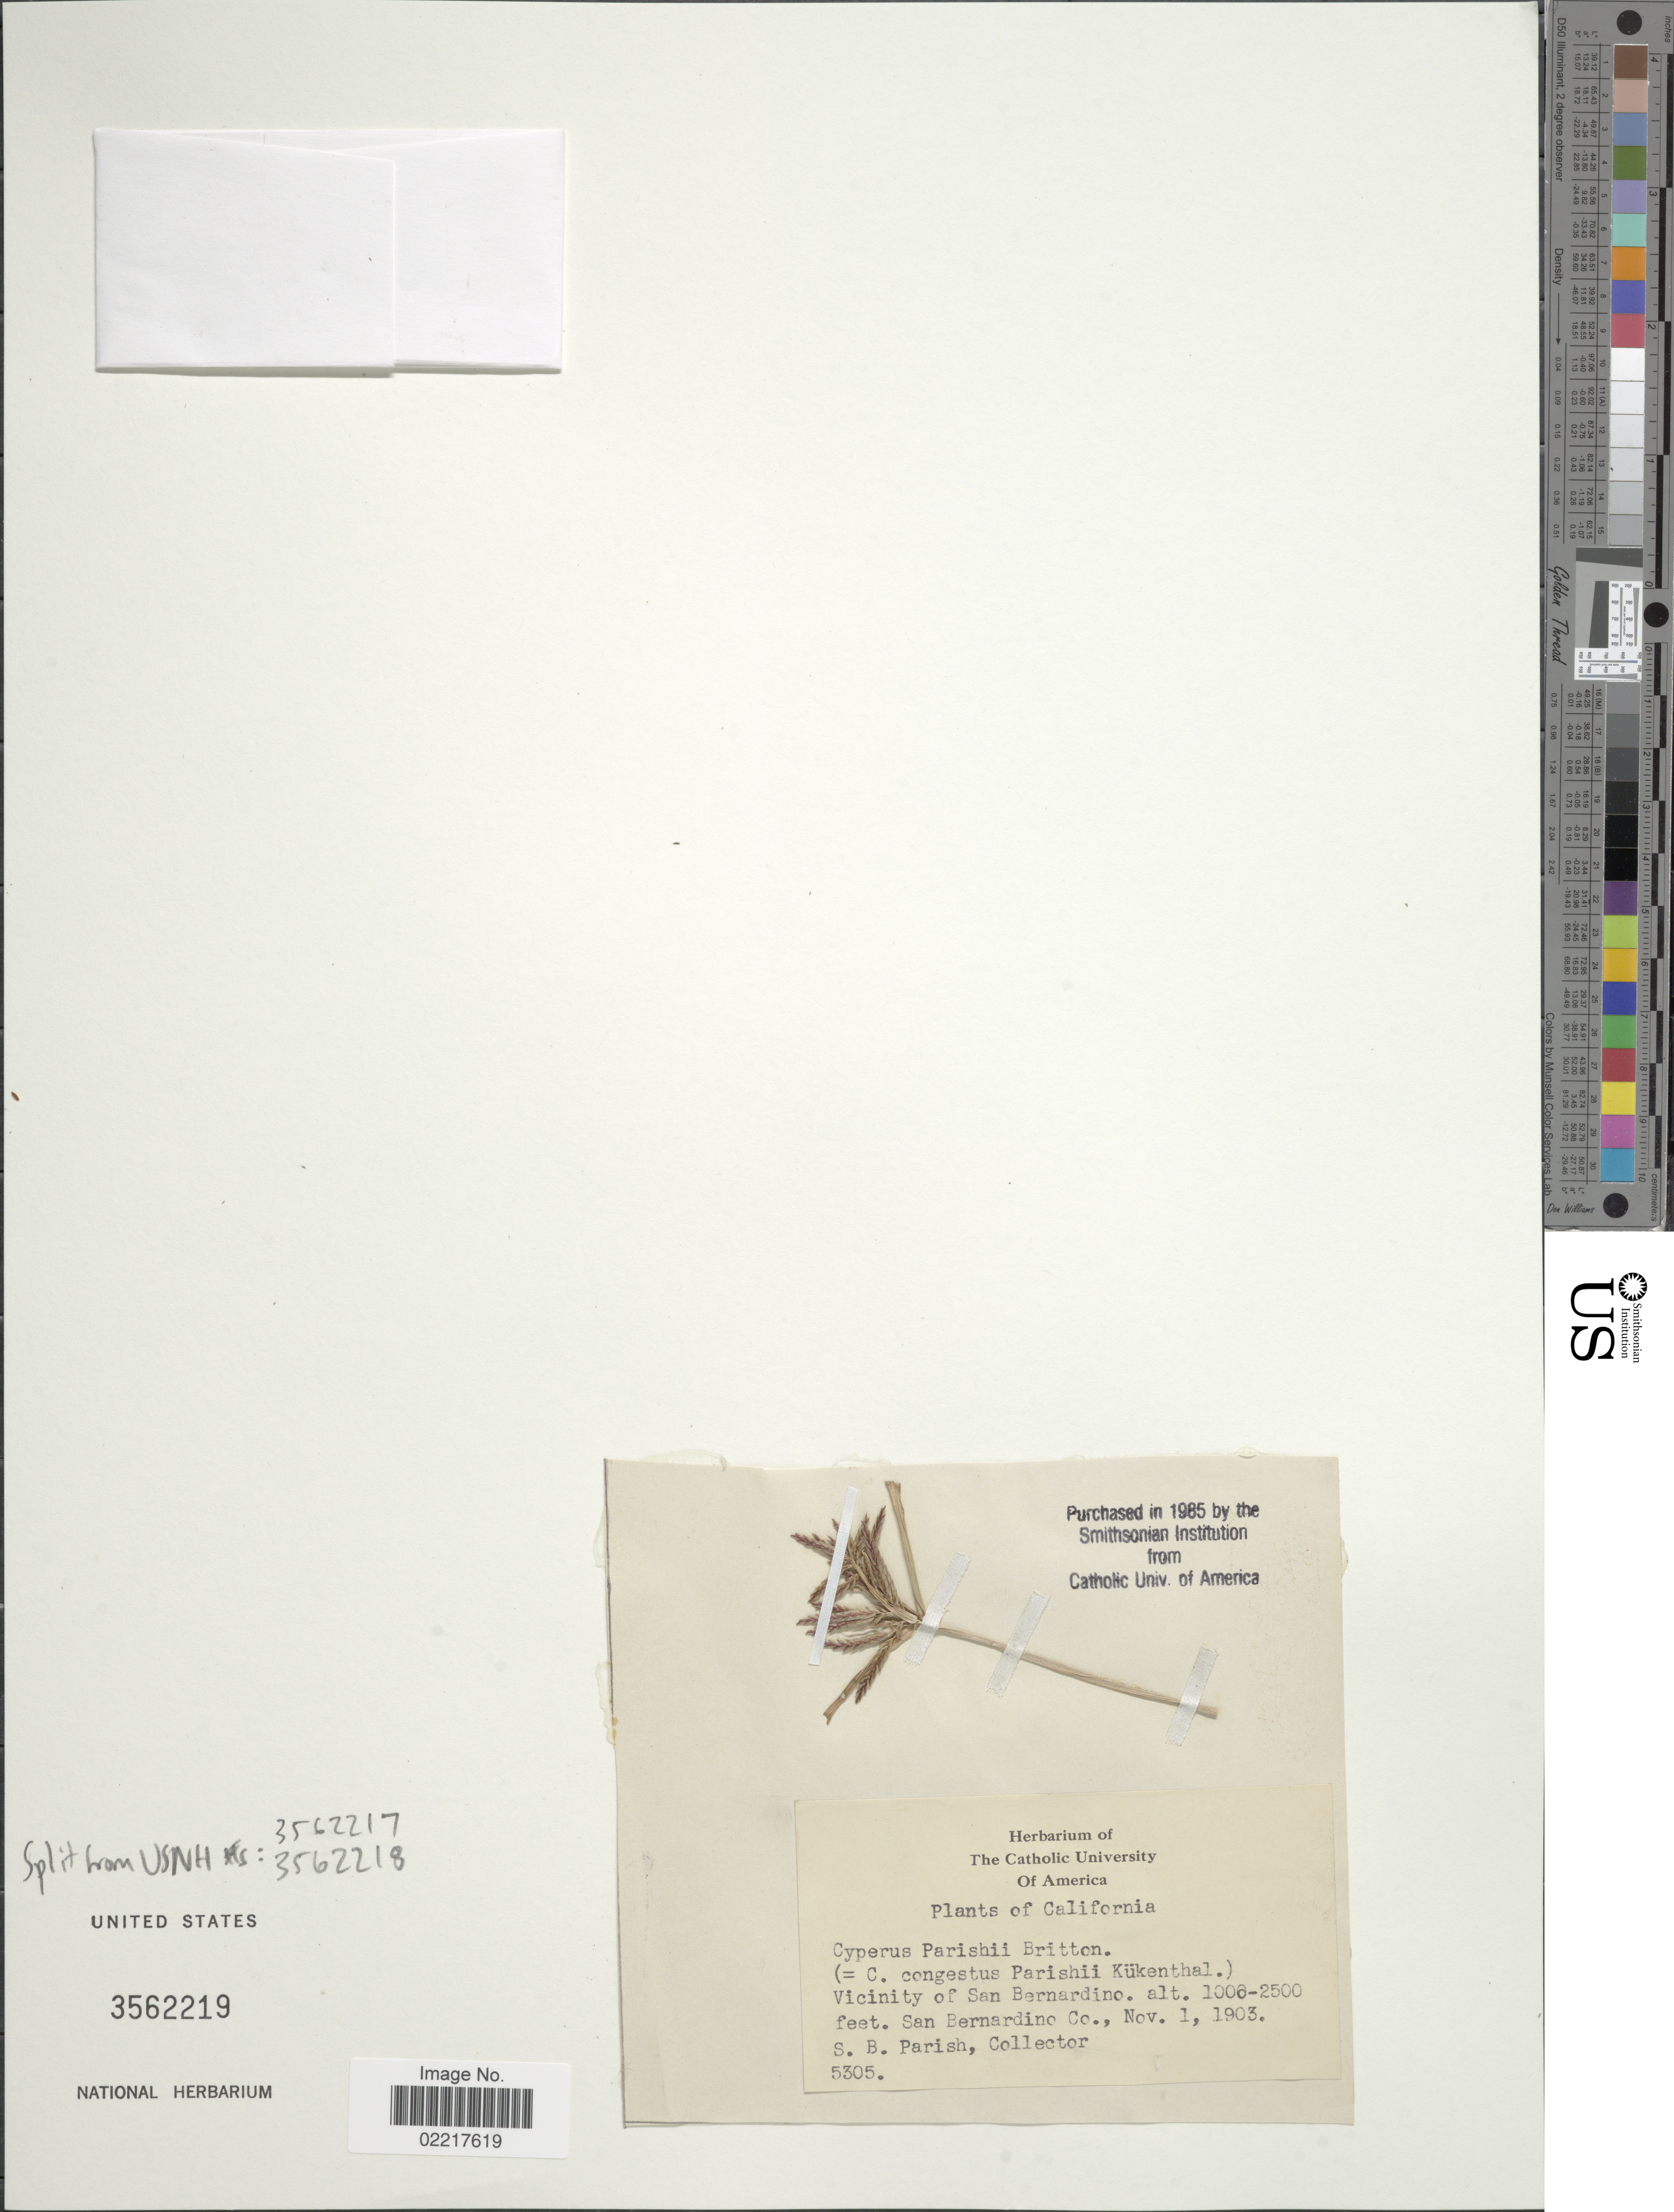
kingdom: Plantae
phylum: Tracheophyta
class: Liliopsida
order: Poales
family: Cyperaceae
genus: Cyperus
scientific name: Cyperus parishii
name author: Britton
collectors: S. B. Parish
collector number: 5305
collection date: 1903-11-01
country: United States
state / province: California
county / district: San Bernardino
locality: Vicinity of San Bernardino, San Bernardino Co.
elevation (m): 305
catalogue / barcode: US 3562219